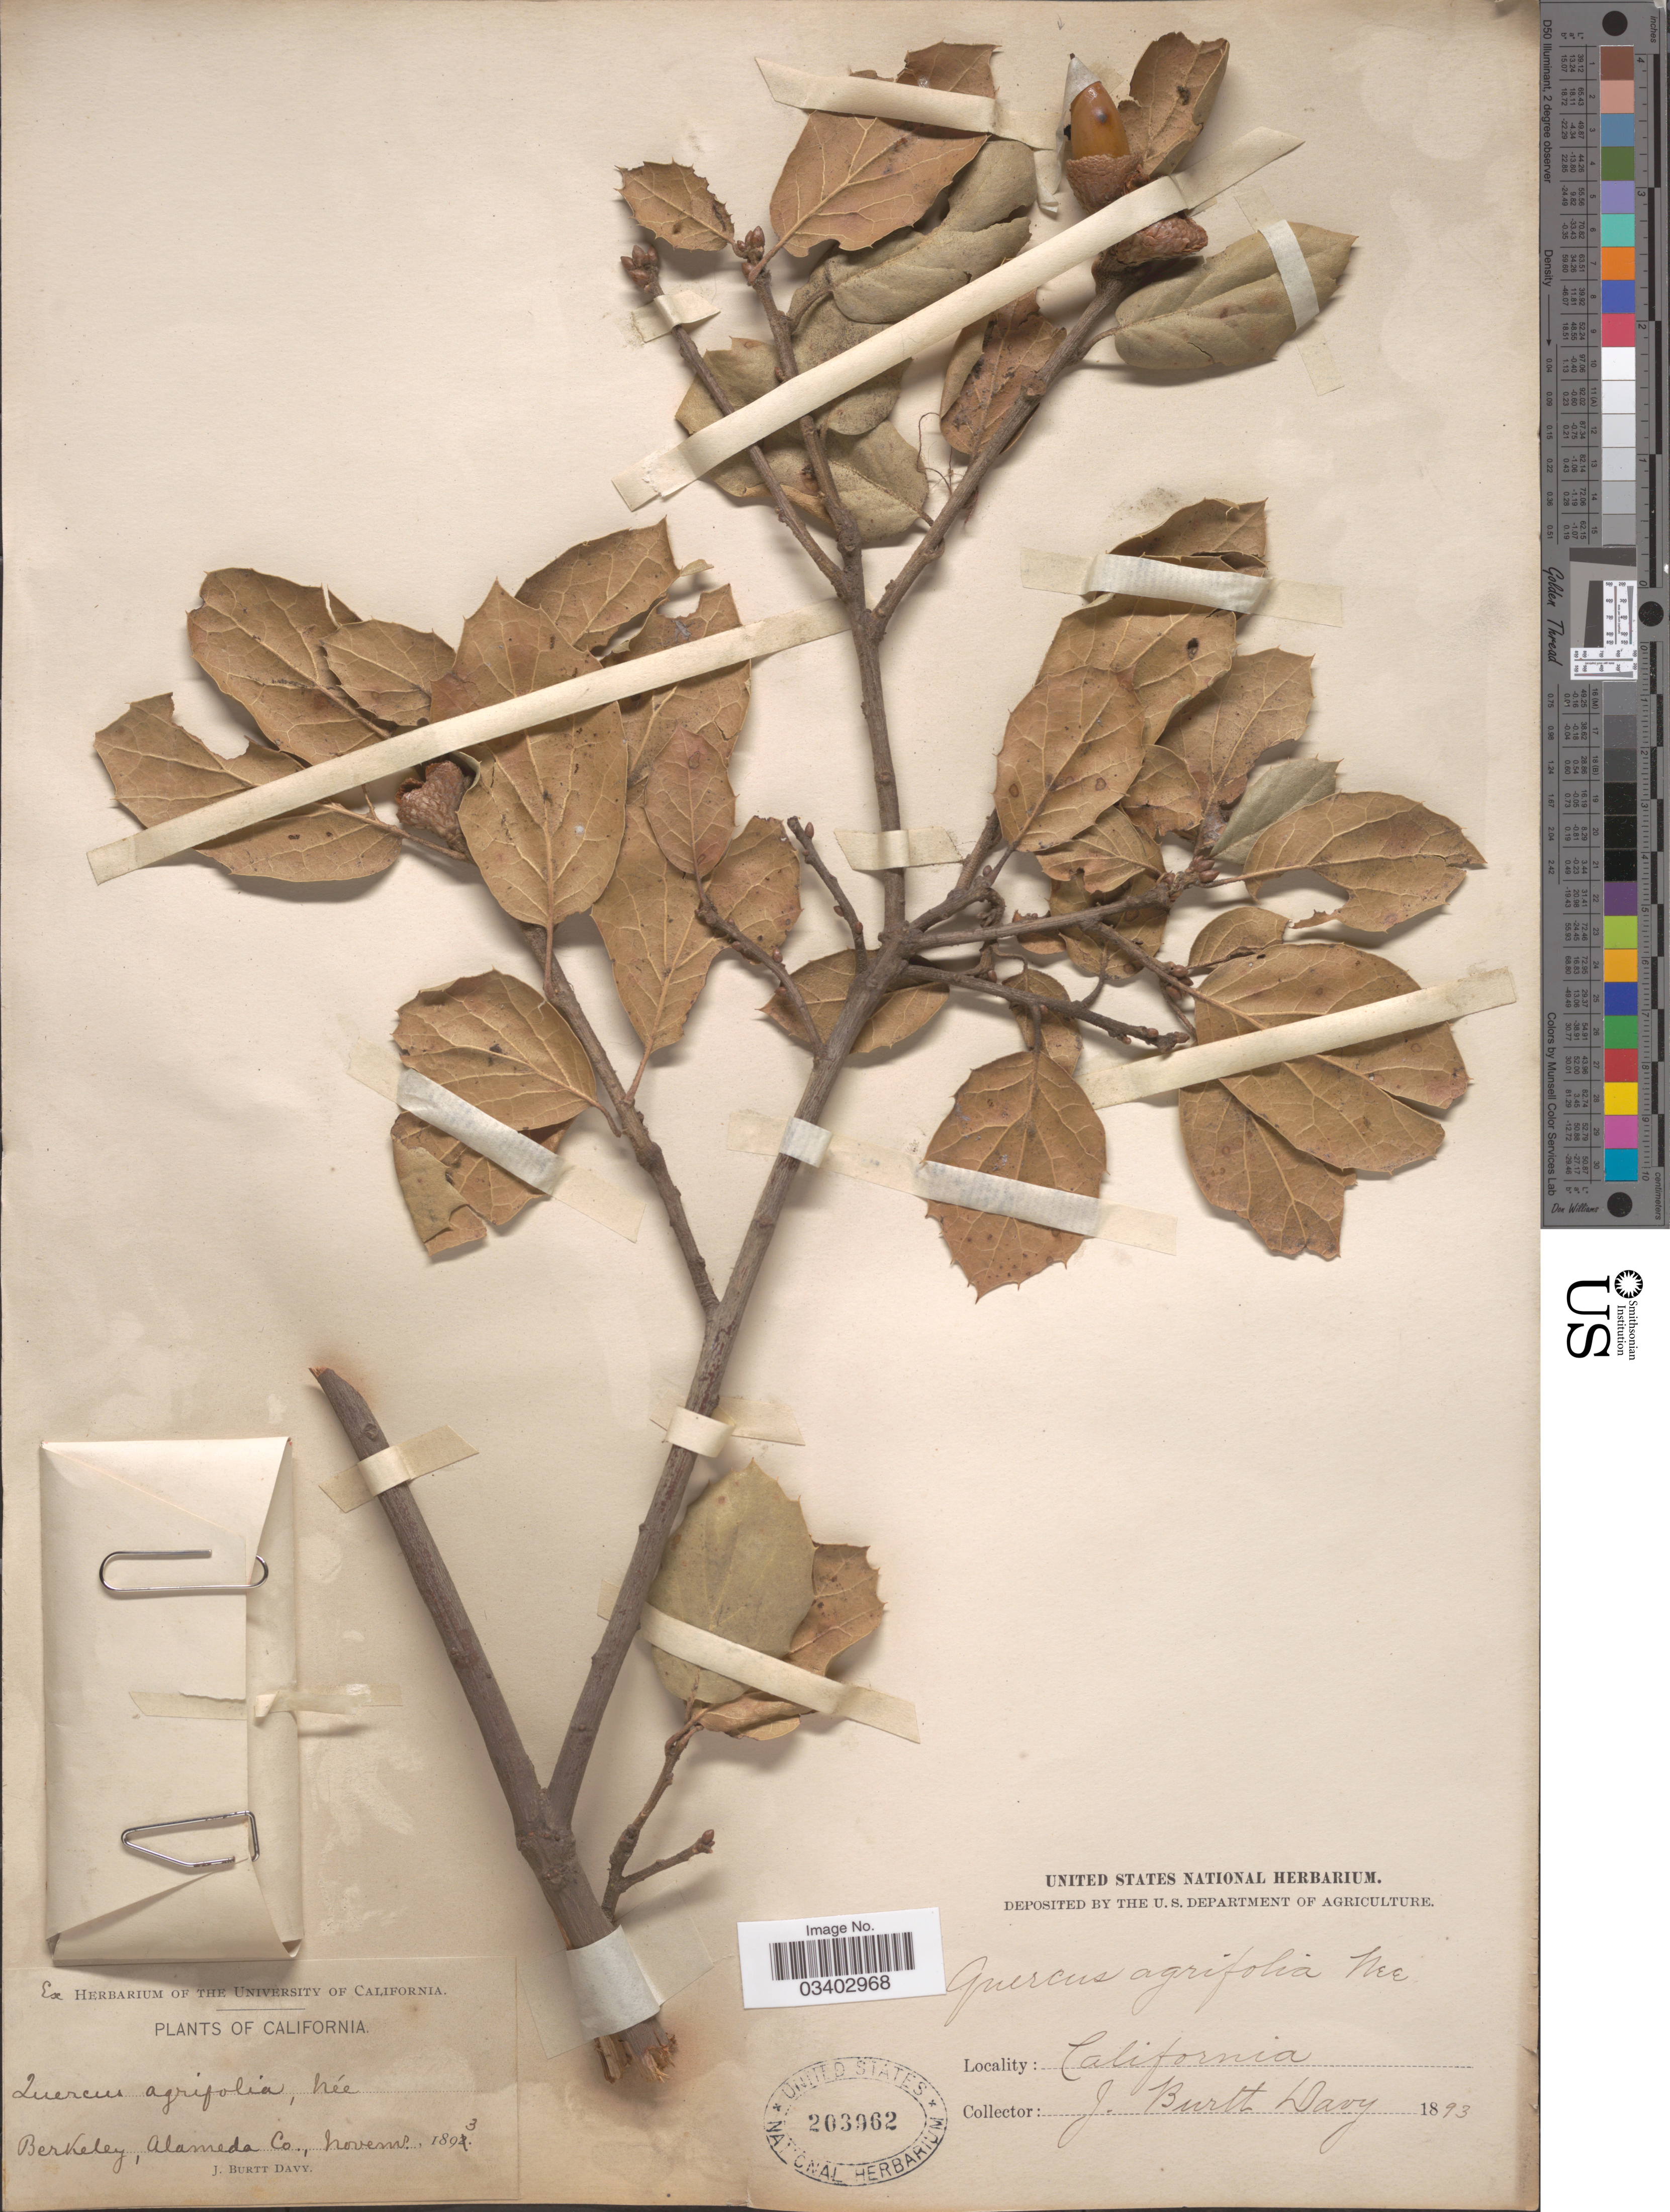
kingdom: Plantae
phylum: Tracheophyta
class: Magnoliopsida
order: Fagales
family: Fagaceae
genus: Quercus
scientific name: Quercus agrifolia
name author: Née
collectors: J. Burtt Davy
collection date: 1893-11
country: United States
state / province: California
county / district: Alameda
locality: Berkeley, Alameda Co.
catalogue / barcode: US 203962